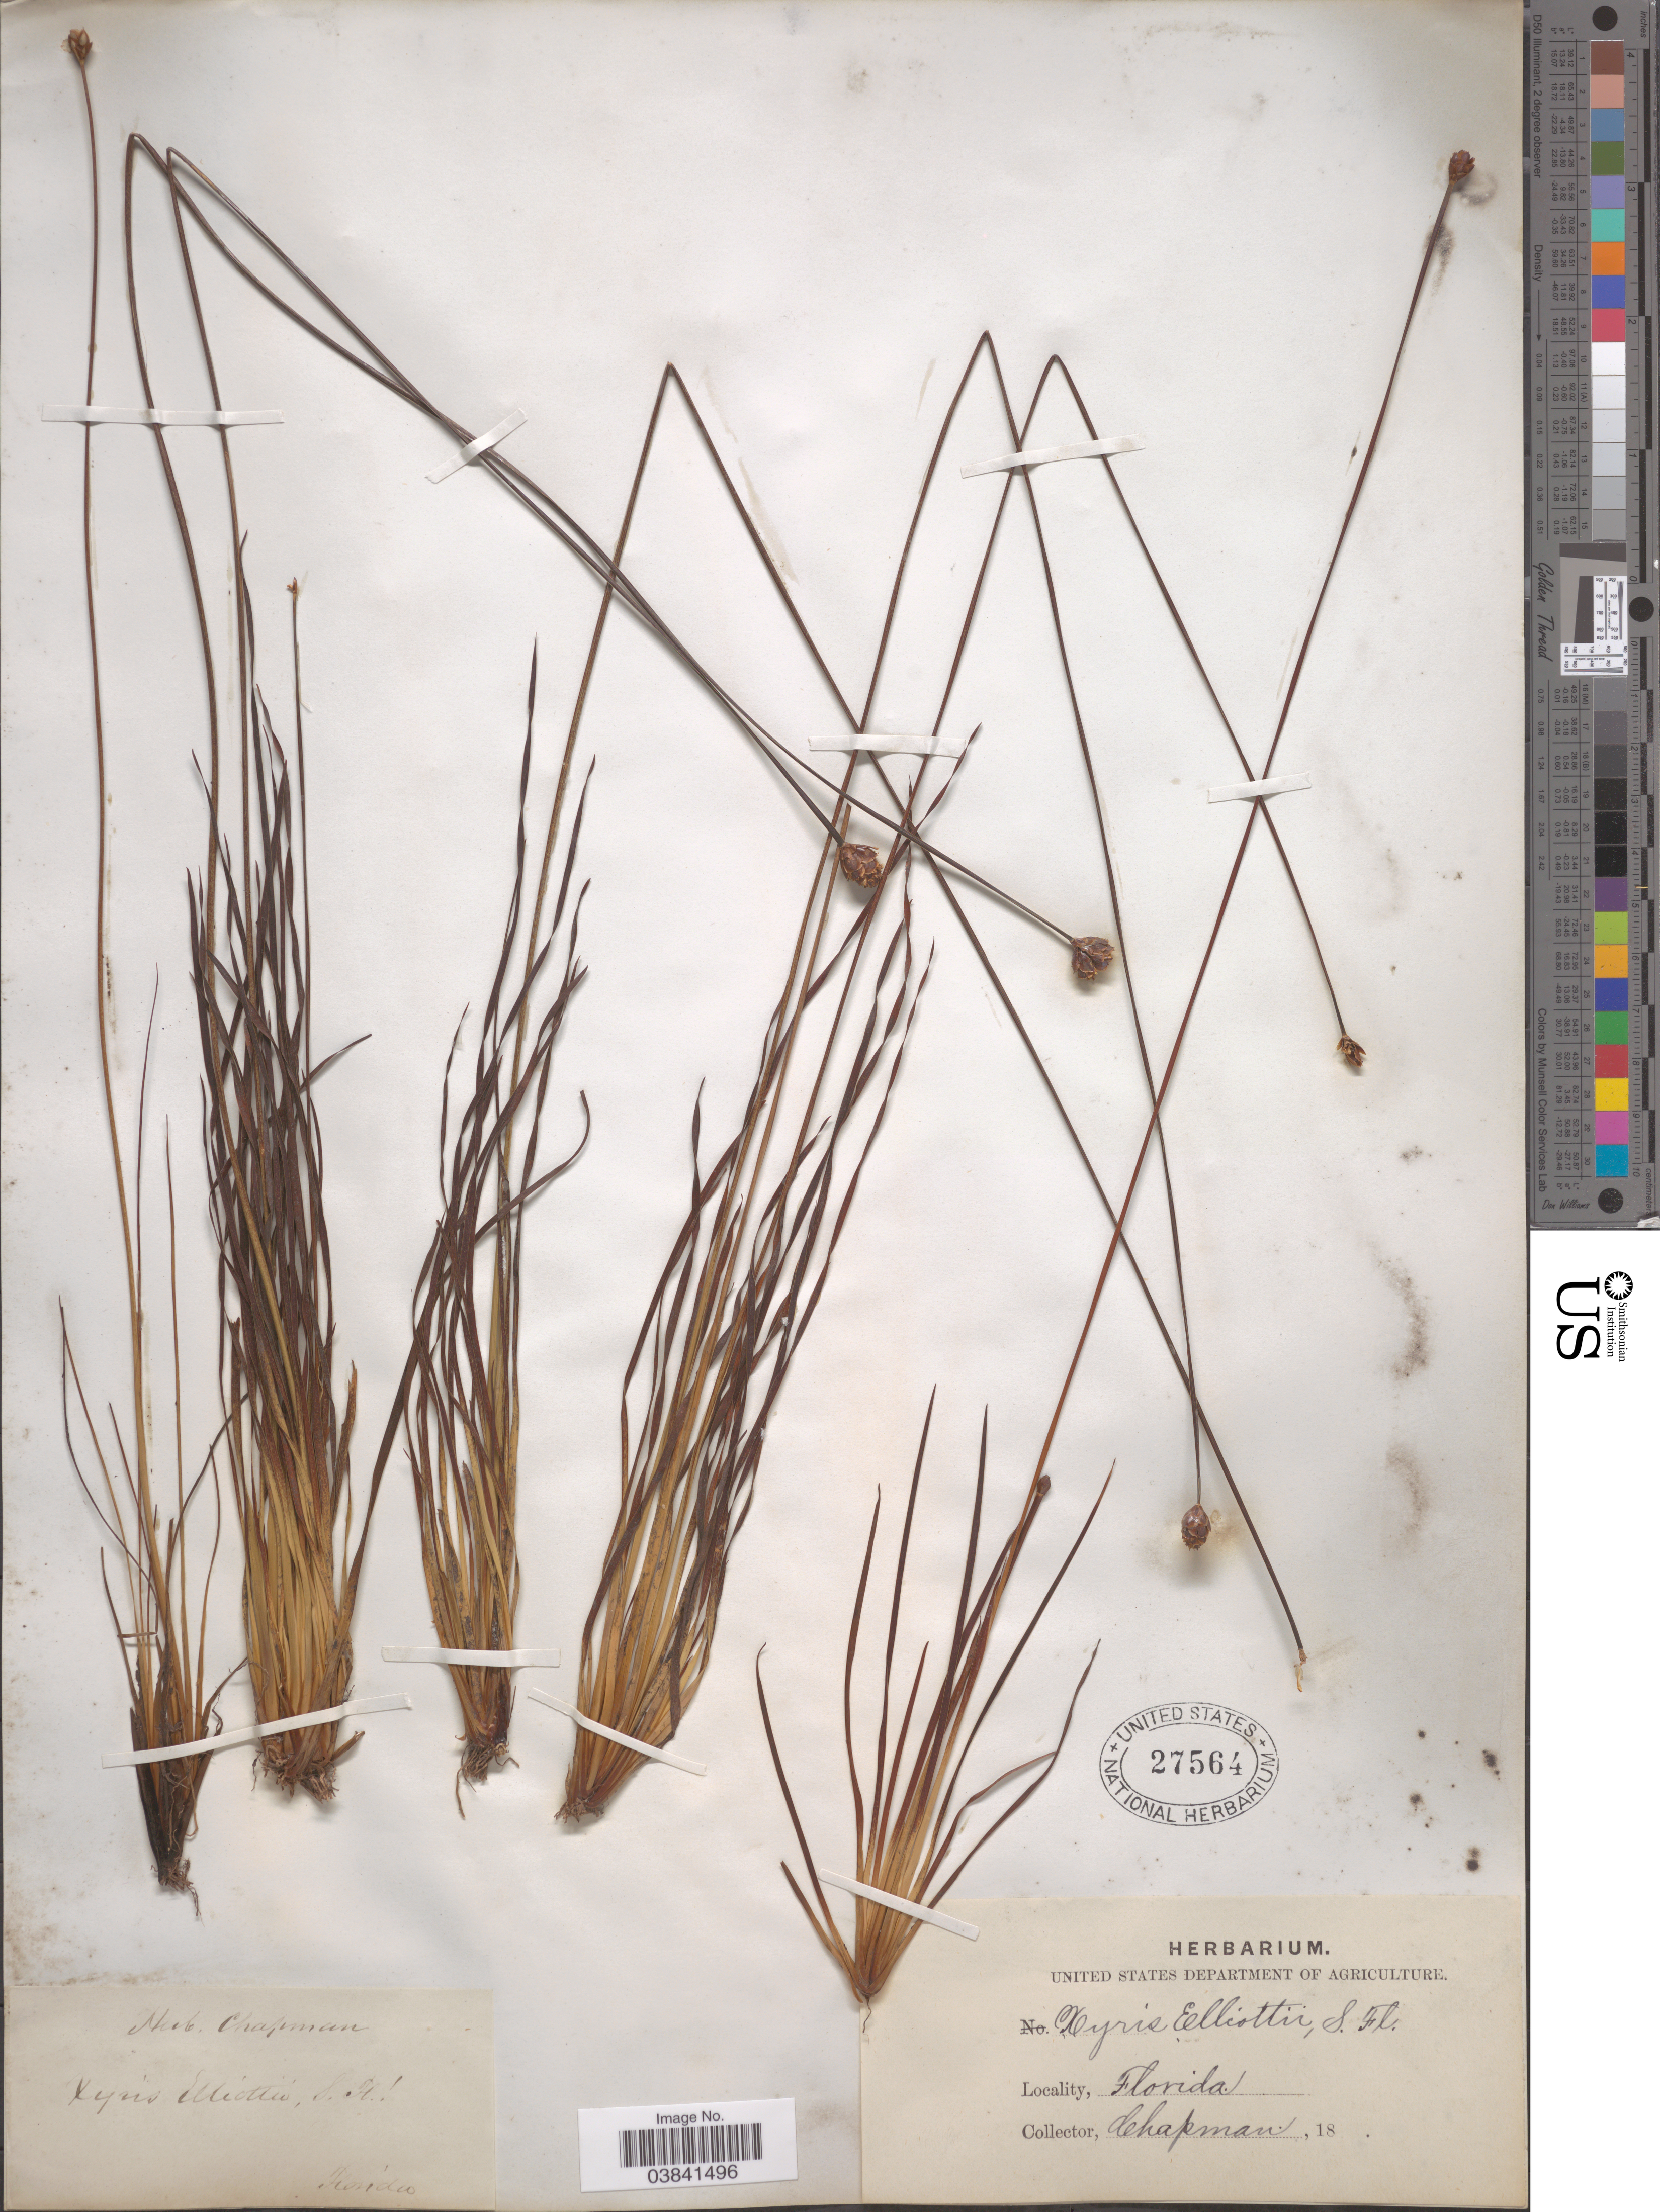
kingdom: Plantae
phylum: Tracheophyta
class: Liliopsida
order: Poales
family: Xyridaceae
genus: Xyris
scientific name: Xyris elliottii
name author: Chapm.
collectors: A. Chapman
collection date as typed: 18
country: United States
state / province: Florida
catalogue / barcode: US 27564